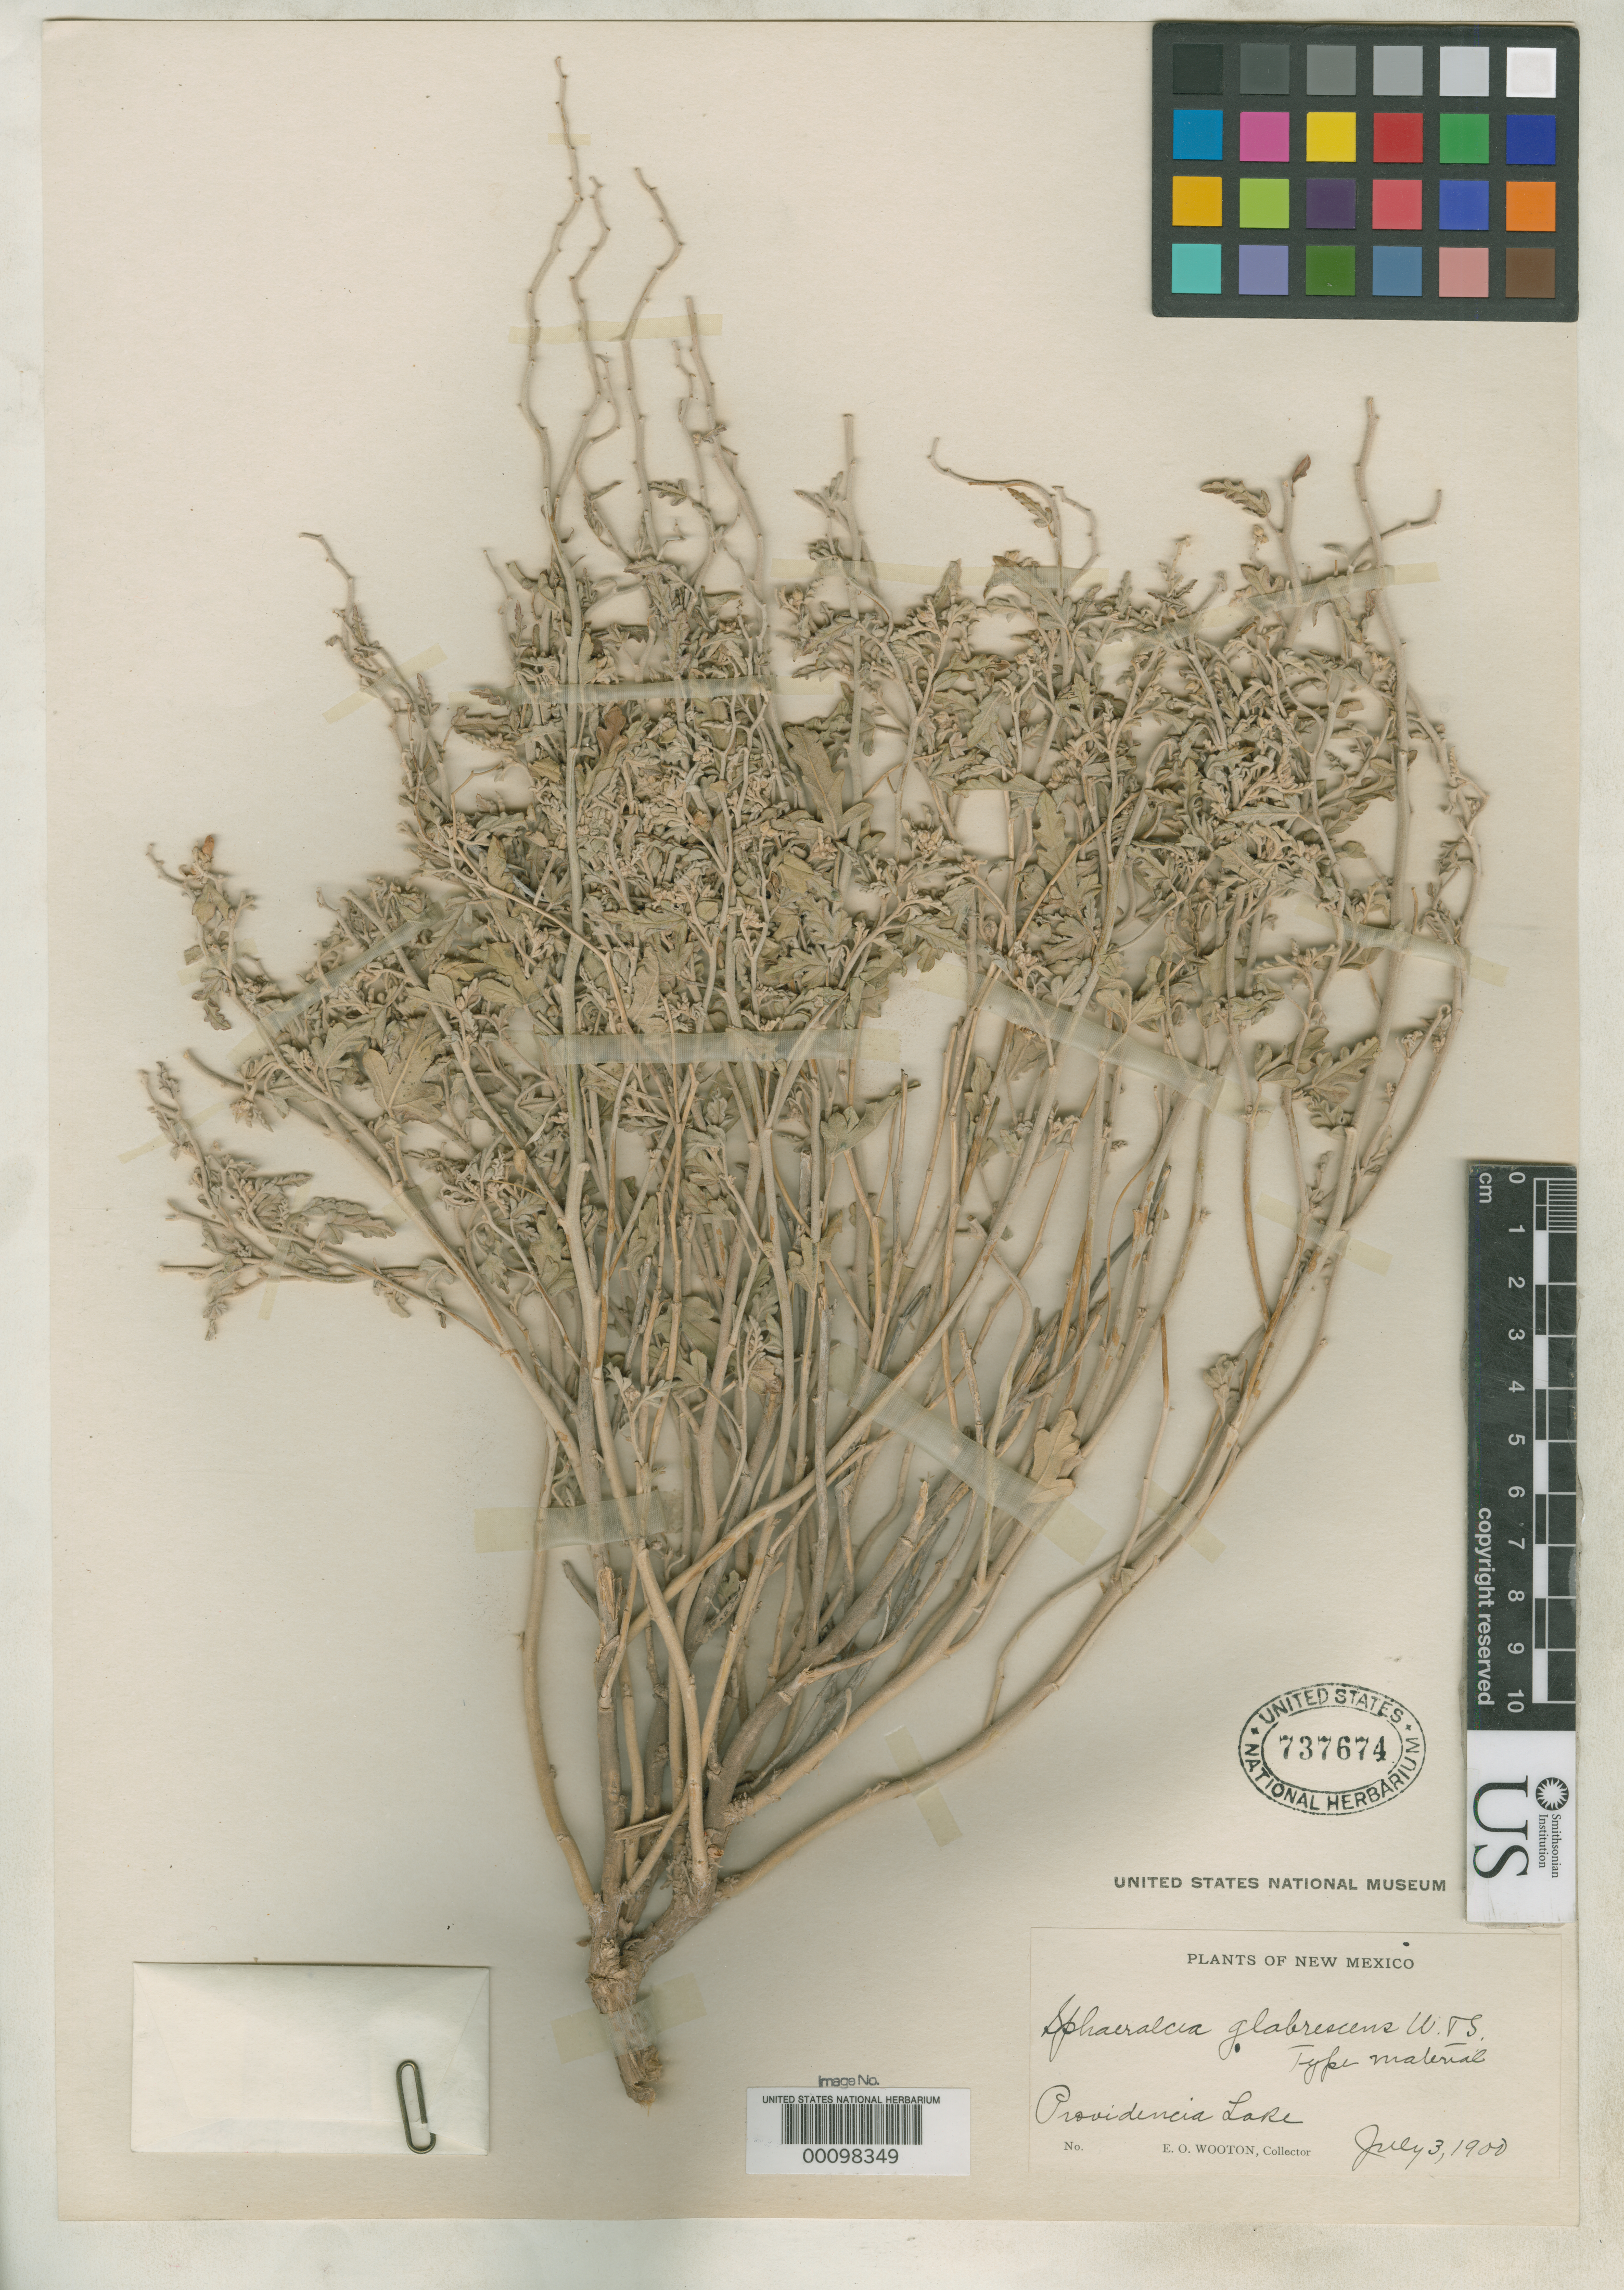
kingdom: Plantae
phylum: Tracheophyta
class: Magnoliopsida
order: Malvales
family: Malvaceae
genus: Sphaeralcea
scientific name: Sphaeralcea glabrescens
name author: Wooton & Standl.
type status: Isotype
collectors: E. O. Wooton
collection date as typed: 03 Jul 1900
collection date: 1900-07-03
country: United States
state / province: New Mexico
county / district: Dona Ana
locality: Providencia Lake.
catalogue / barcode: US 737674